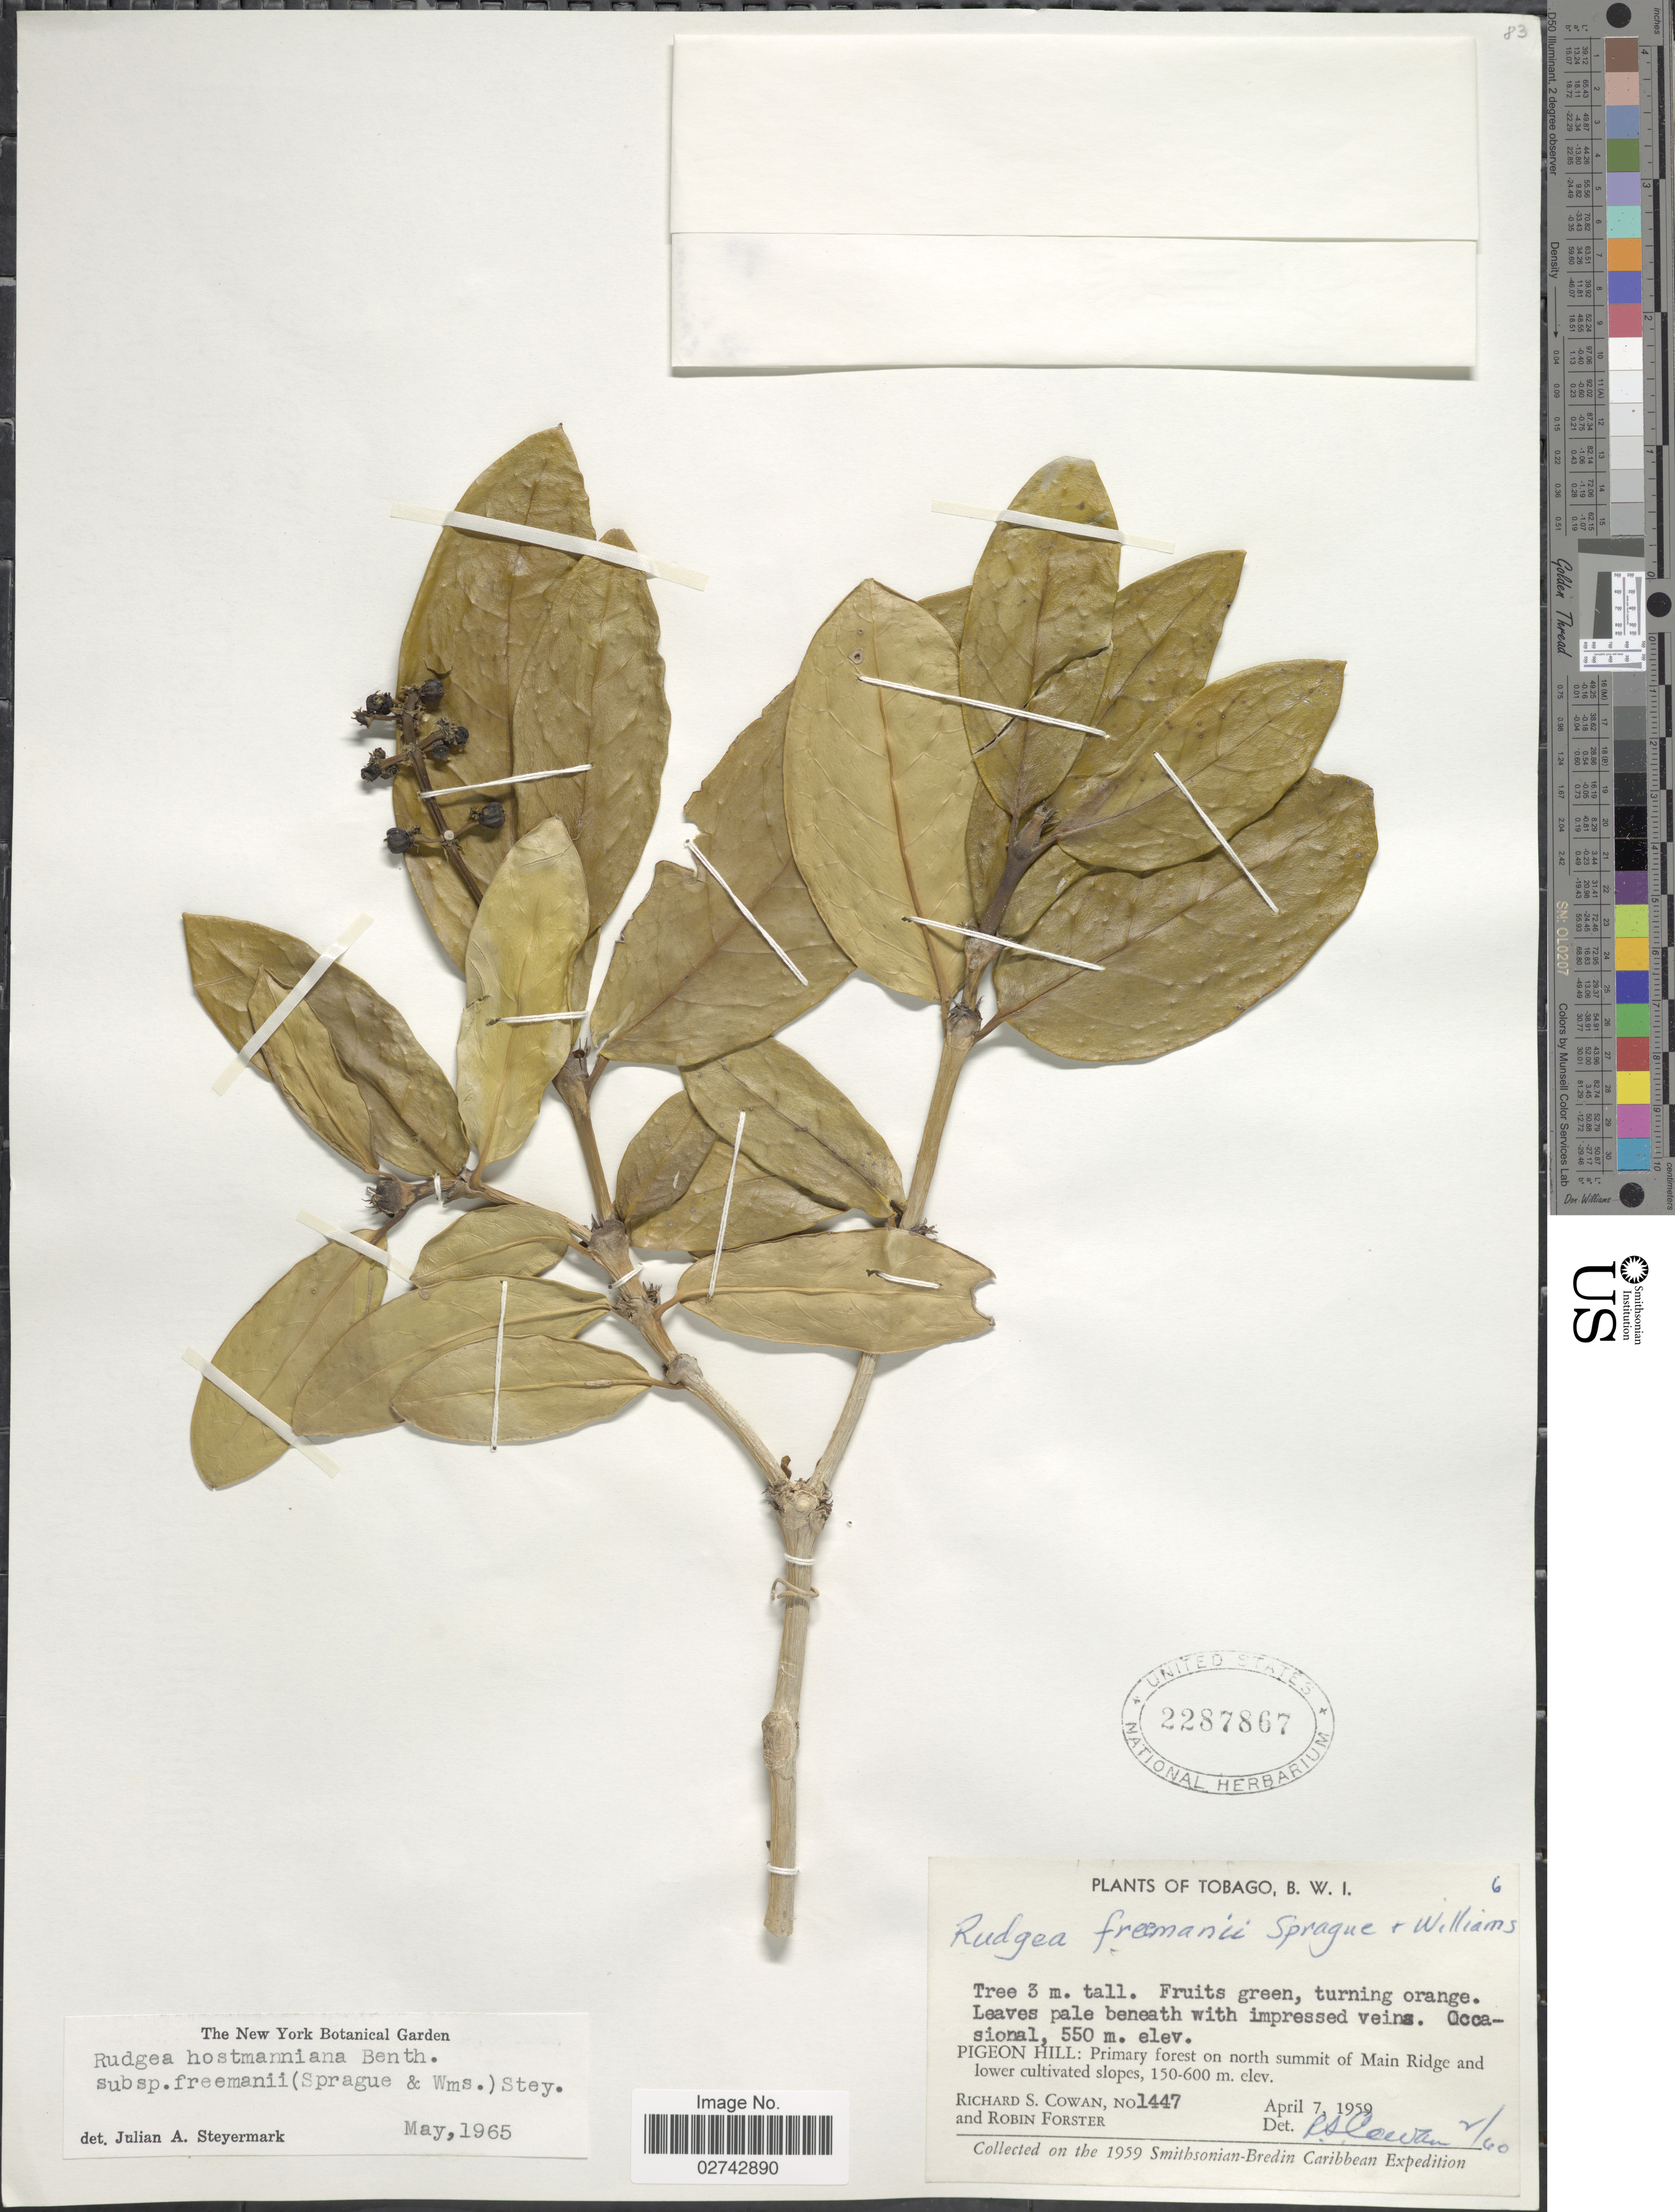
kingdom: Plantae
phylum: Tracheophyta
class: Magnoliopsida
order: Gentianales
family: Rubiaceae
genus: Rudgea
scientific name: Rudgea hostmanniana subsp. freemanii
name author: (C. Sprague & R.O. Williams ex R.O. Williams & Cheesman) Steyerm.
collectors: R. S. Cowan & R. Forster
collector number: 1447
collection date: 1959-04-07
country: Trinidad and Tobago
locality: Tobago. Pigeon Hill: On north summit of Main Ridge and lower cultivated slopes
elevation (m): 550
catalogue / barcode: US 2287867